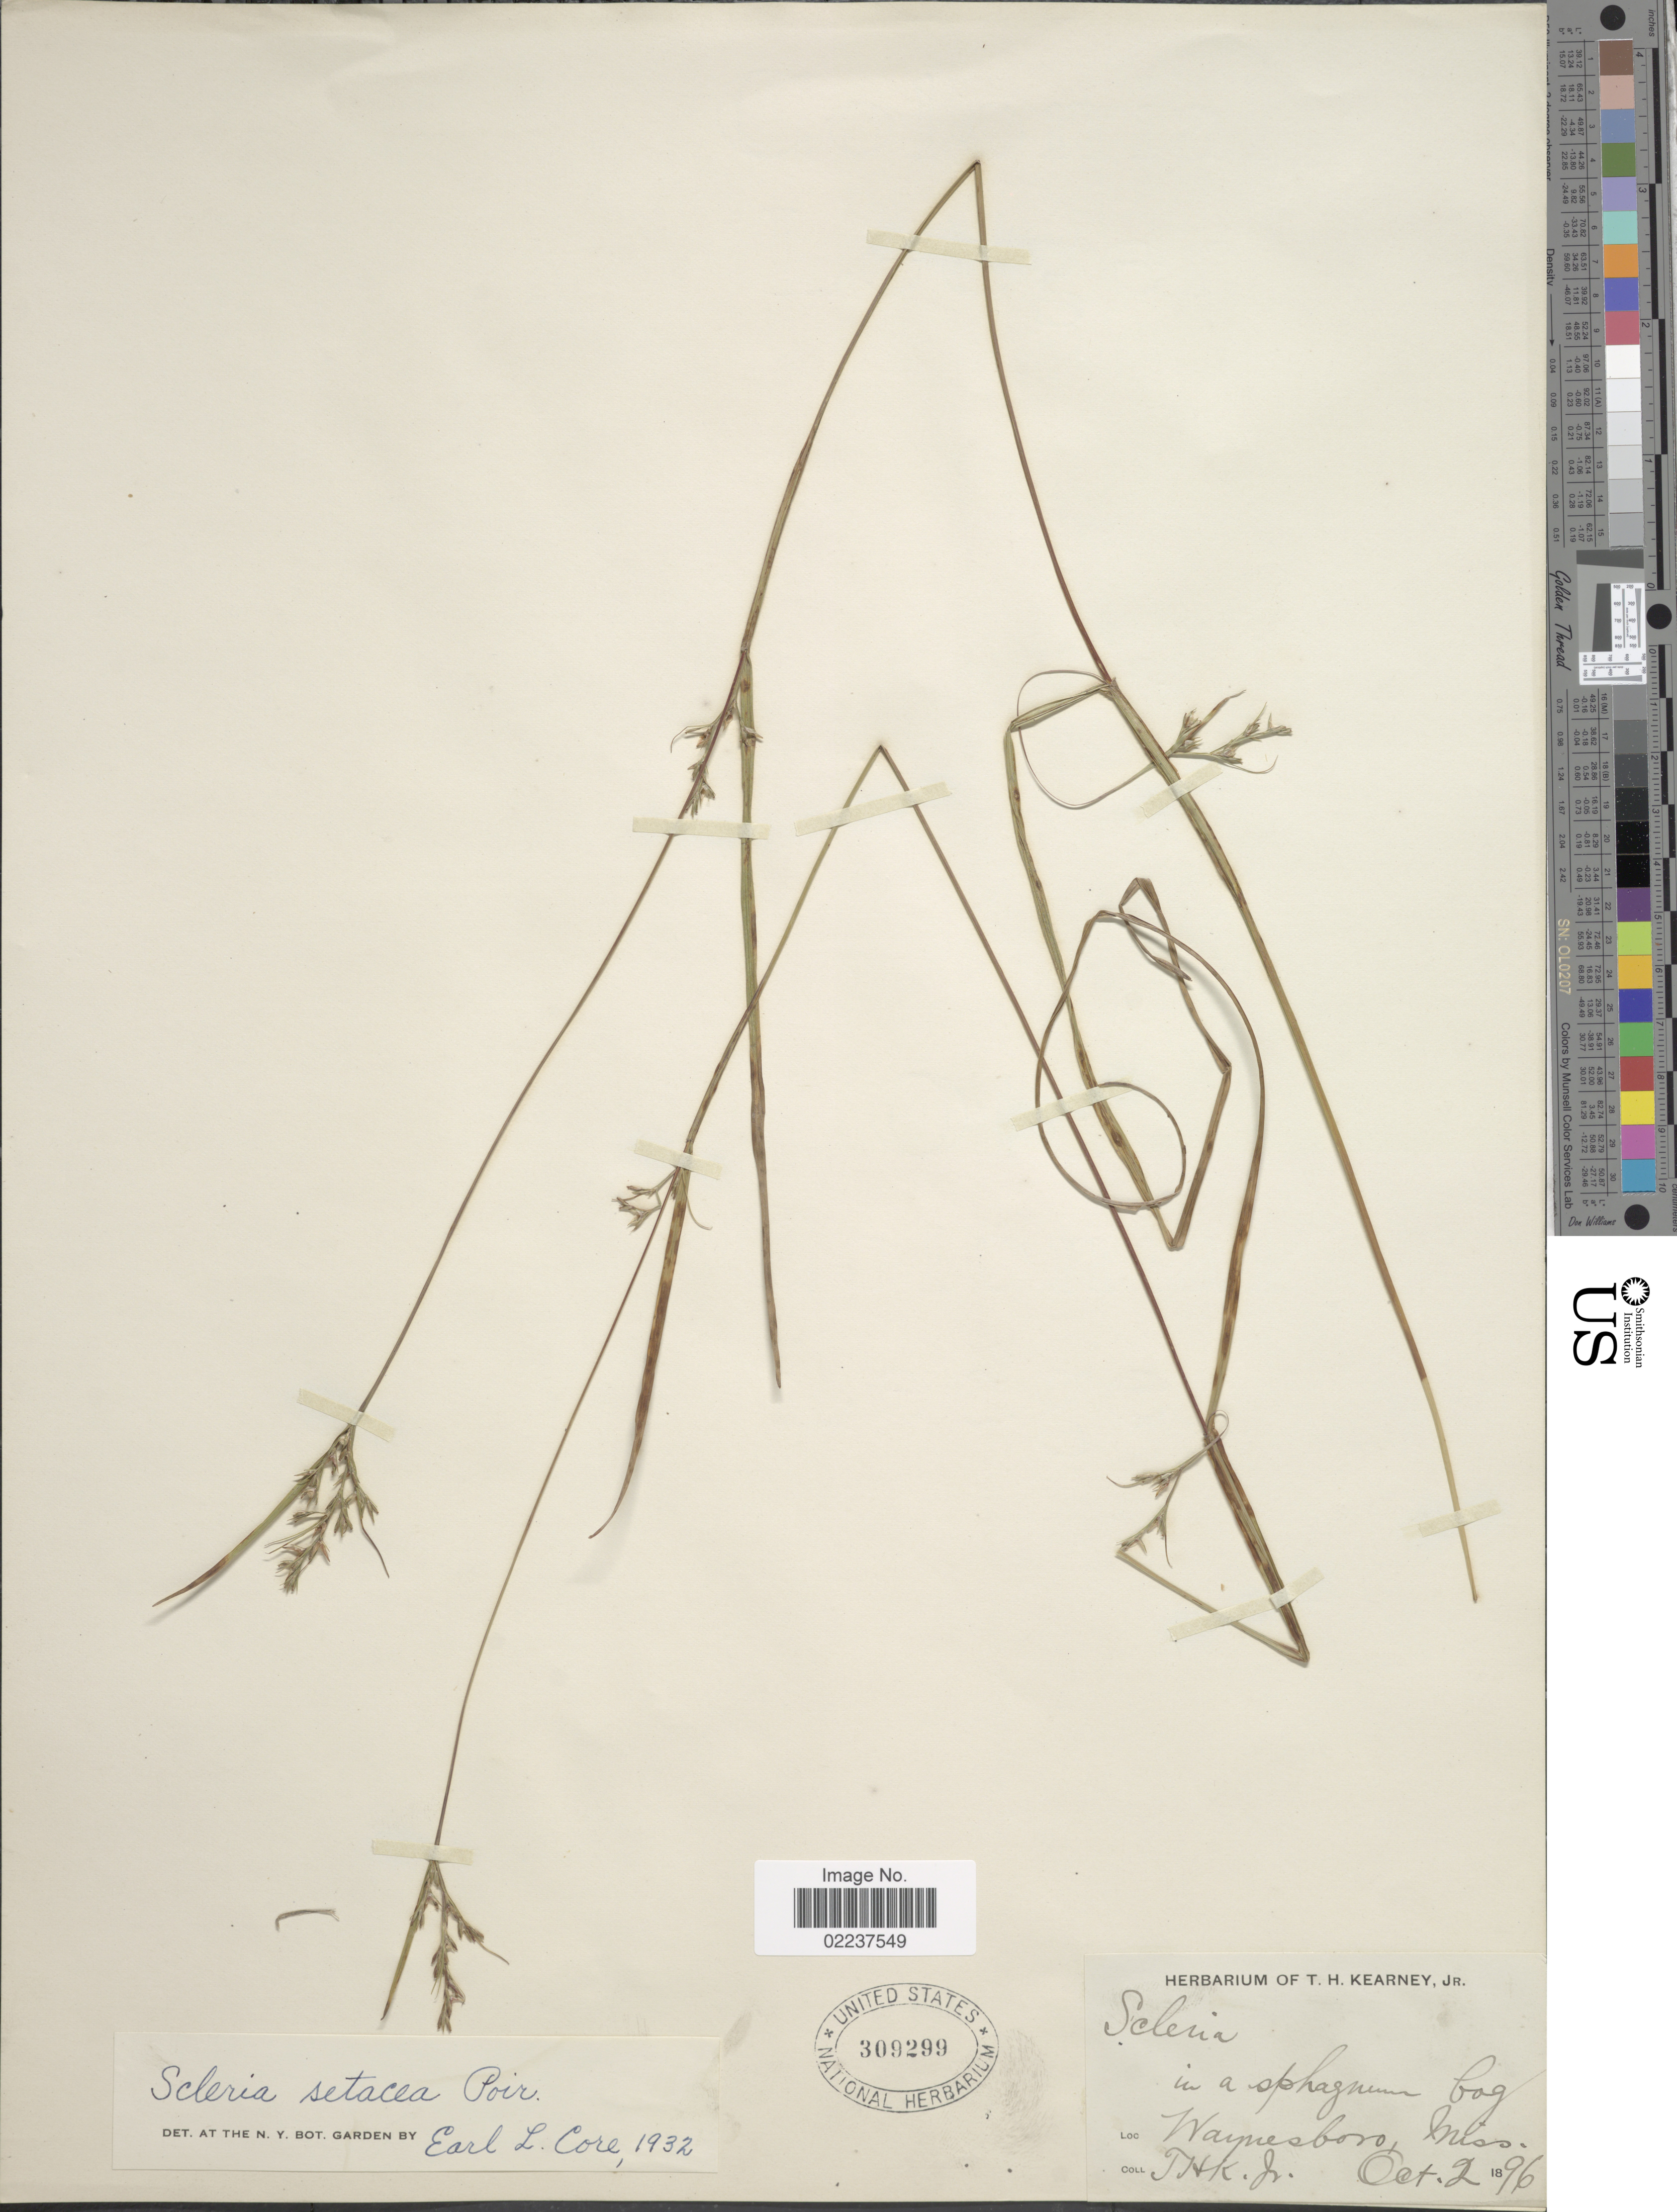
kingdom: Plantae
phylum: Tracheophyta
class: Liliopsida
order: Poales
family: Cyperaceae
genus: Scleria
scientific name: Scleria muehlenbergii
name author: Steud.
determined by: Strong, Mark T., (BOT), Smithsonian Institution - National Museum of Natural History (UNITED STATES)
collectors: T. H. Kearney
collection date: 1896-10-02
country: United States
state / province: Mississippi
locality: Waynesboro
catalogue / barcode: US 309299